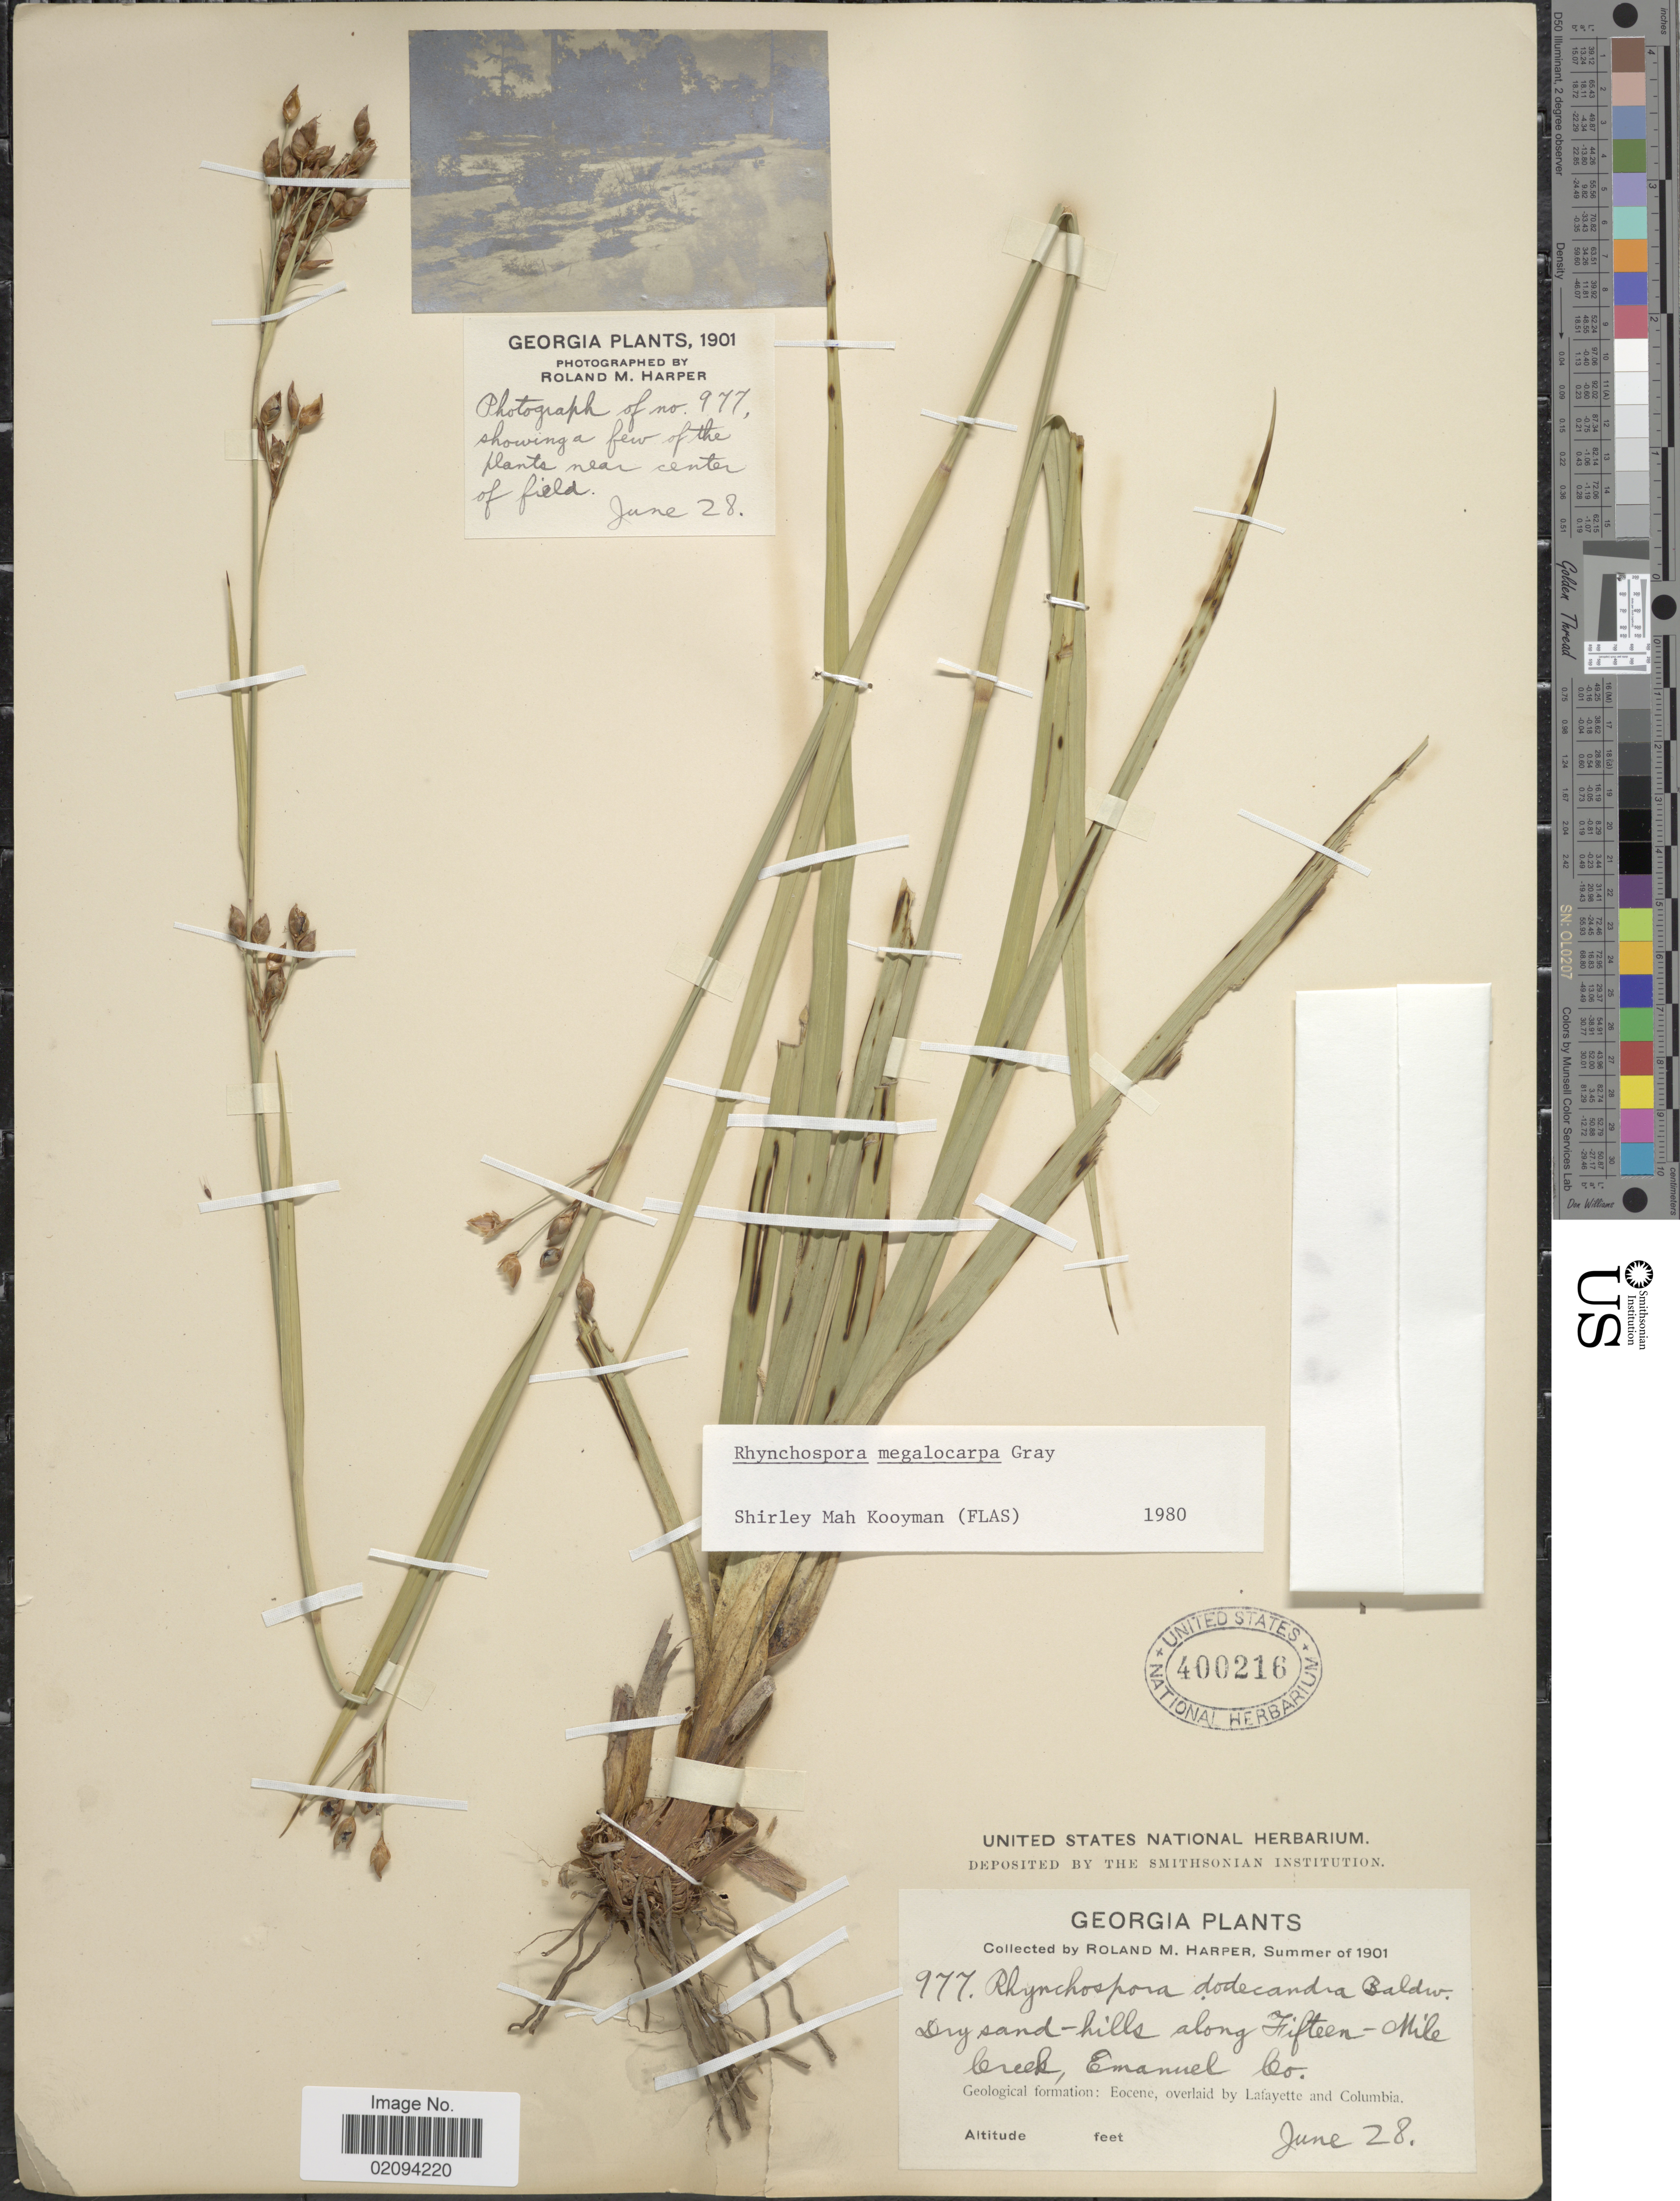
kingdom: Plantae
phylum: Tracheophyta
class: Liliopsida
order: Poales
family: Cyperaceae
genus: Rhynchospora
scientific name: Rhynchospora megalocarpa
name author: A. Gray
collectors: R. M. Harper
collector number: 977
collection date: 1901-06-28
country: United States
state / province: Georgia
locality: Dry sand-hills along Fifteen-Mile Creek, Emanuel Co. Geological formation: Eocene, overlaid by Lafayette and Columbia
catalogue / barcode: US 400216